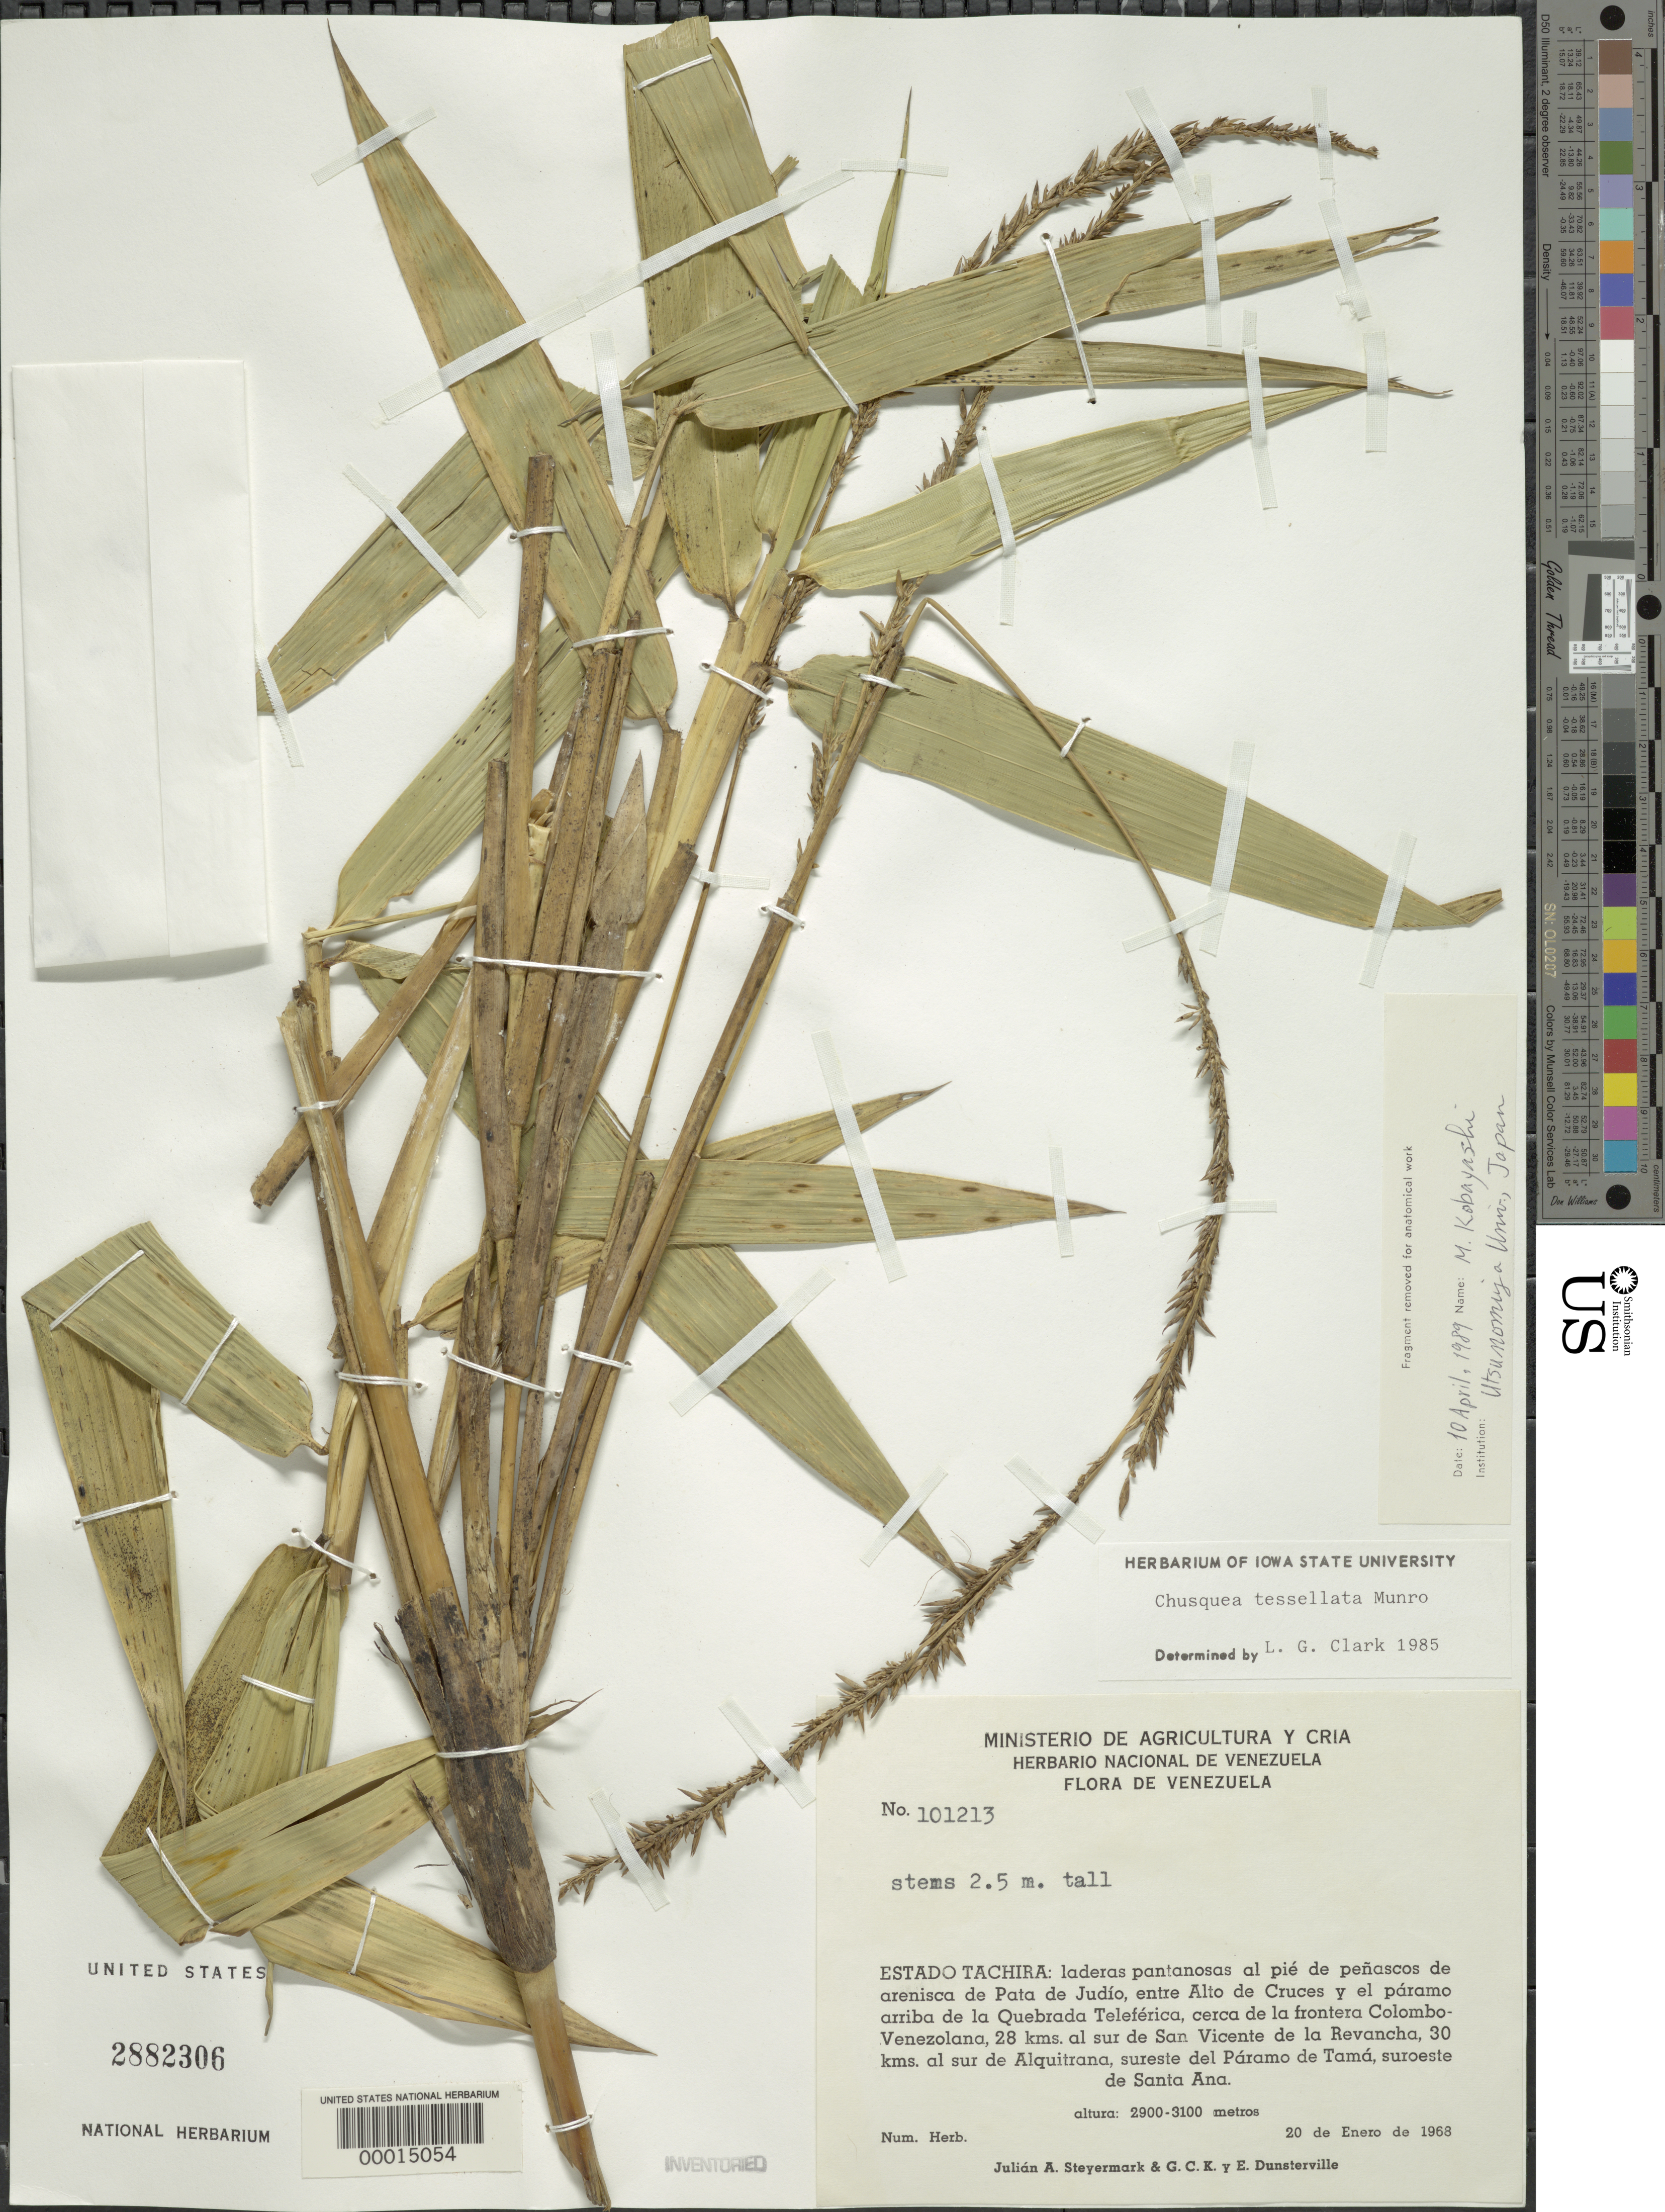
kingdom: Plantae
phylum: Tracheophyta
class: Liliopsida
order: Poales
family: Poaceae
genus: Chusquea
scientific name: Chusquea tessellata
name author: Munro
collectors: J. Steyermark, G. C. K. Dunsterville & E. Dunsterville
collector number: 101213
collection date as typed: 20 Jan 1968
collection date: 1968-01-20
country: Venezuela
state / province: Tachira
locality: Santa ana, paramo de tama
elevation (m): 2900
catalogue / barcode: US 2882306